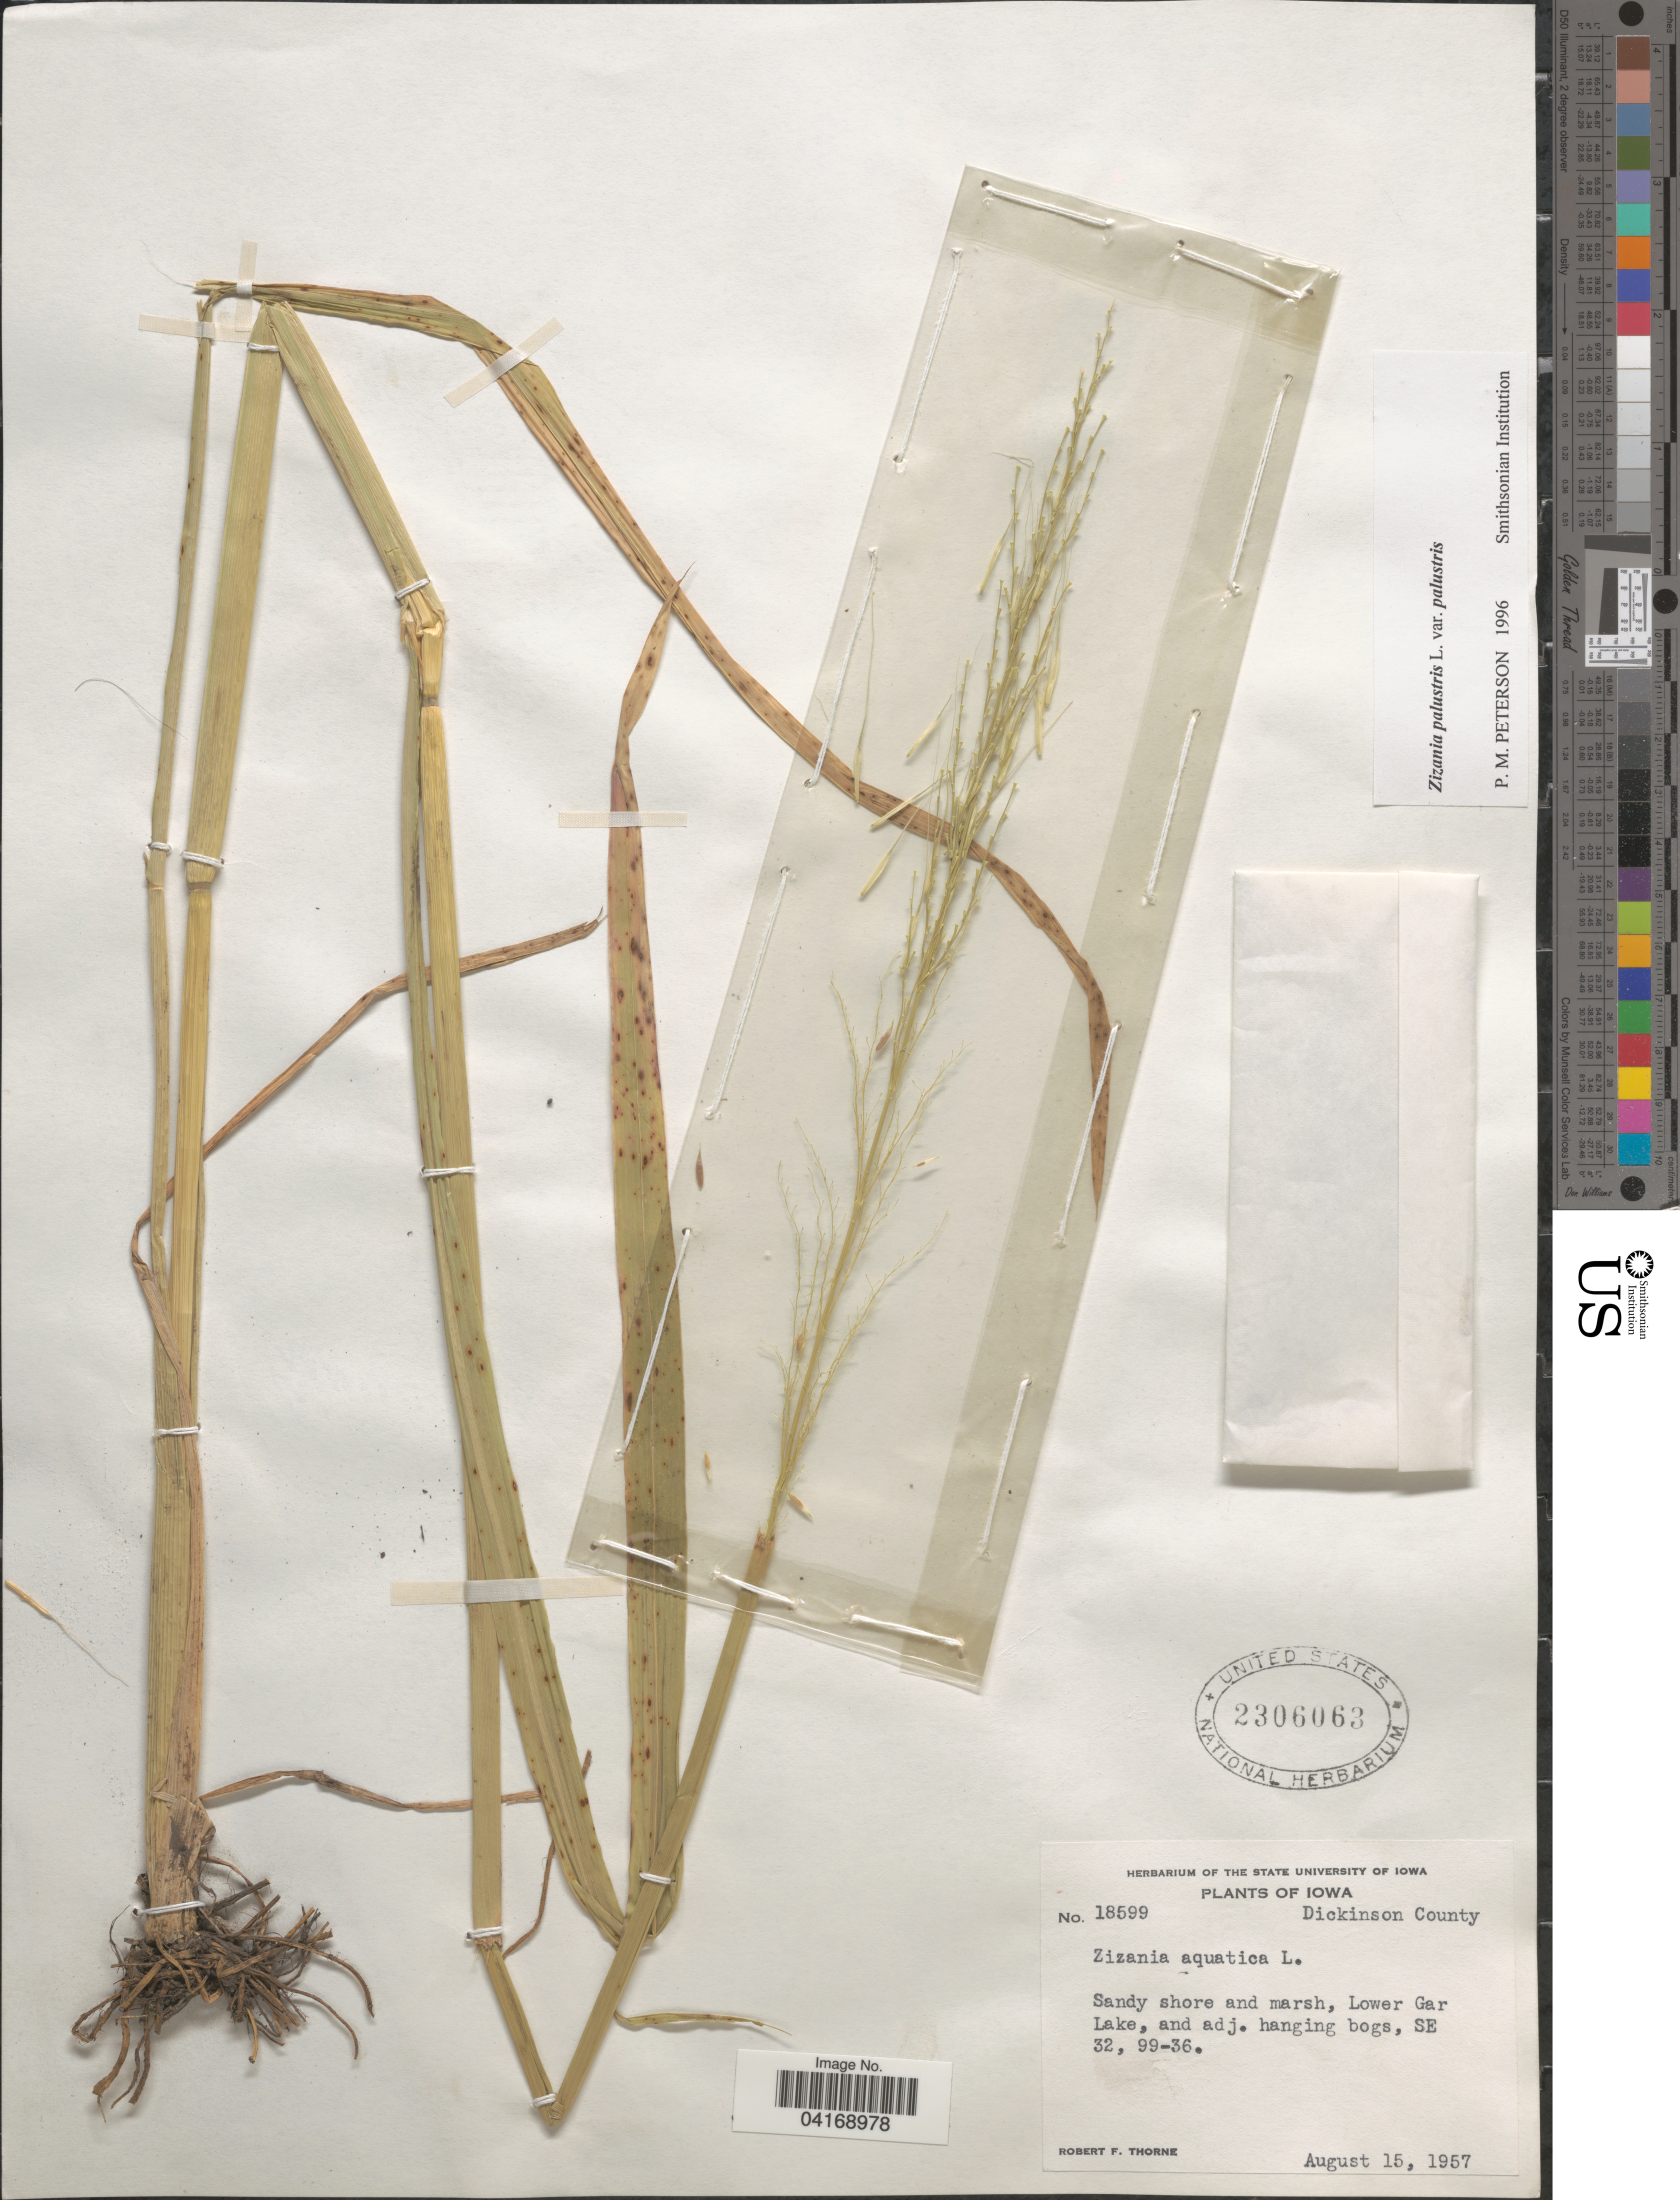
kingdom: Plantae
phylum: Tracheophyta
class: Liliopsida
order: Poales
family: Poaceae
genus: Zizania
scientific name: Zizania palustris var. palustris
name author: L.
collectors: R. F. Thorne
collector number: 18599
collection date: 1957-08-15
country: United States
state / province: Iowa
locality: Dickinson County. Sandy shore and marsh, Lower Gar Lake, and adj. hanging bogs, SE 32, 99-36.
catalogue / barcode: US 2306063